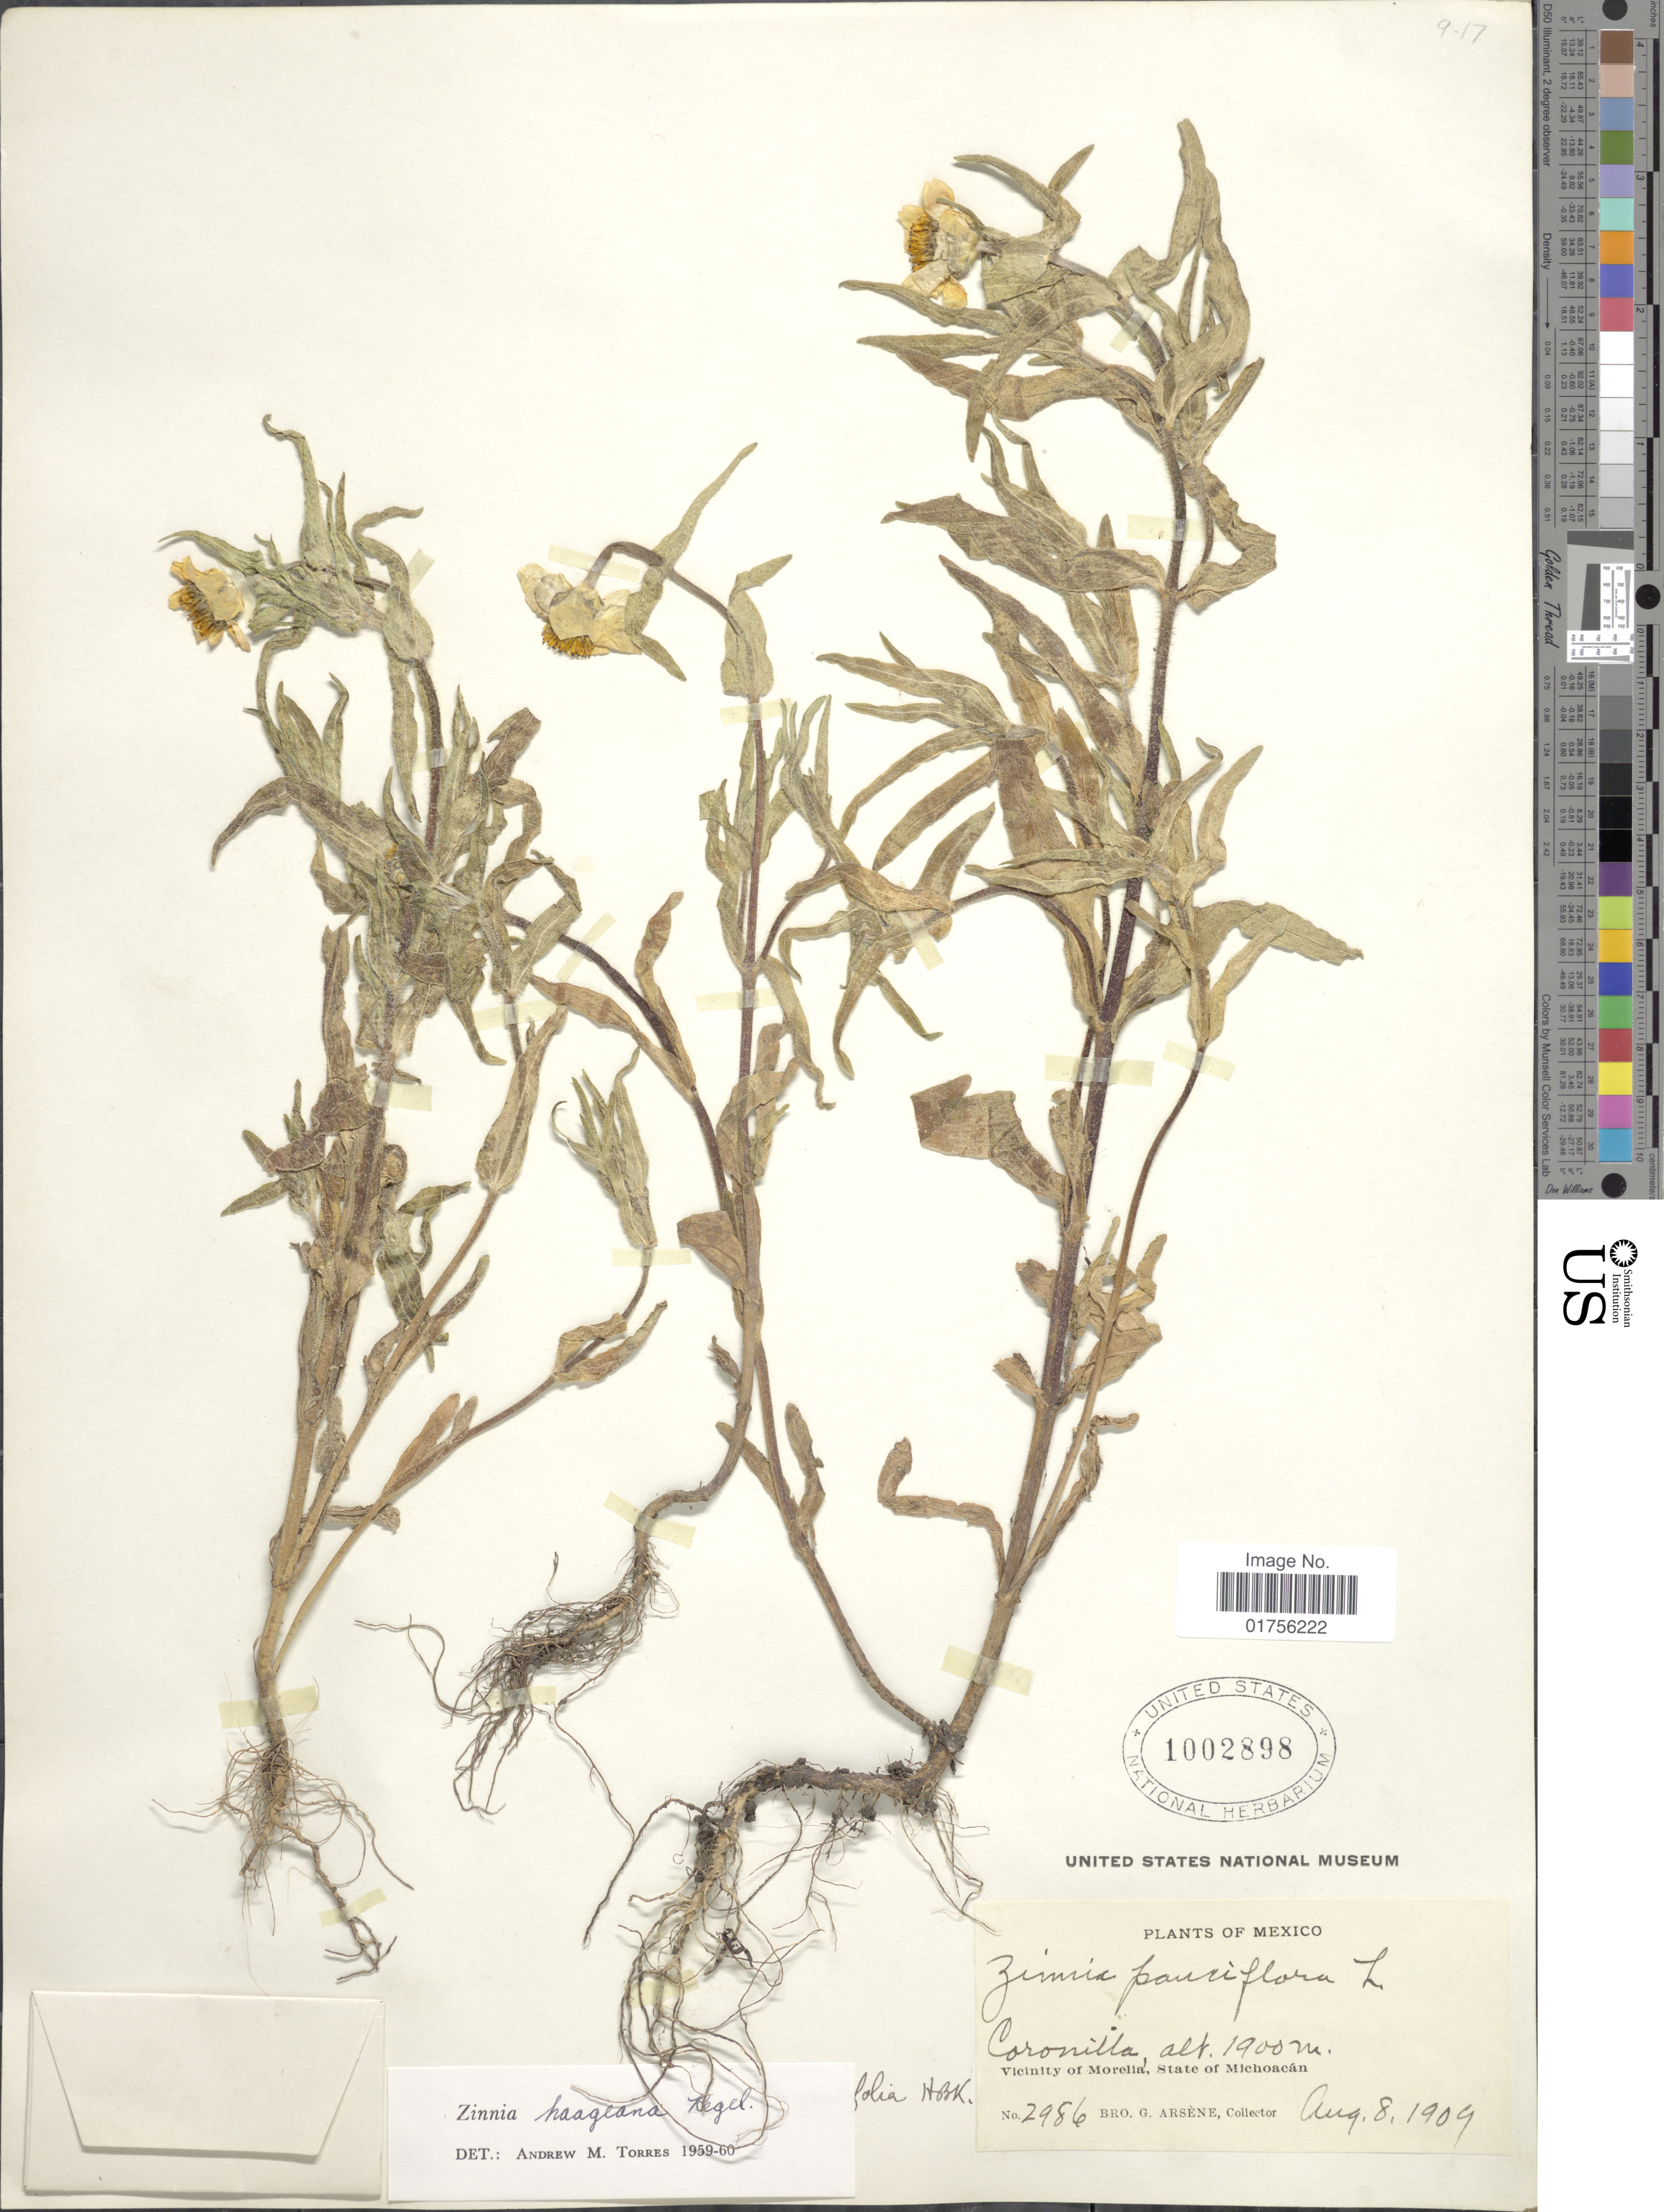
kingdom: Plantae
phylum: Tracheophyta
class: Magnoliopsida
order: Asterales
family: Asteraceae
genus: Zinnia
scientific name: Zinnia haageana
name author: Regel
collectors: Bro. G. Arsène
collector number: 2986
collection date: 1909-08-08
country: Mexico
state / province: Michoacán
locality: Coronilla, Vicinity of Morelia, State of Michoacan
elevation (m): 1900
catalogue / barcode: US 1002898